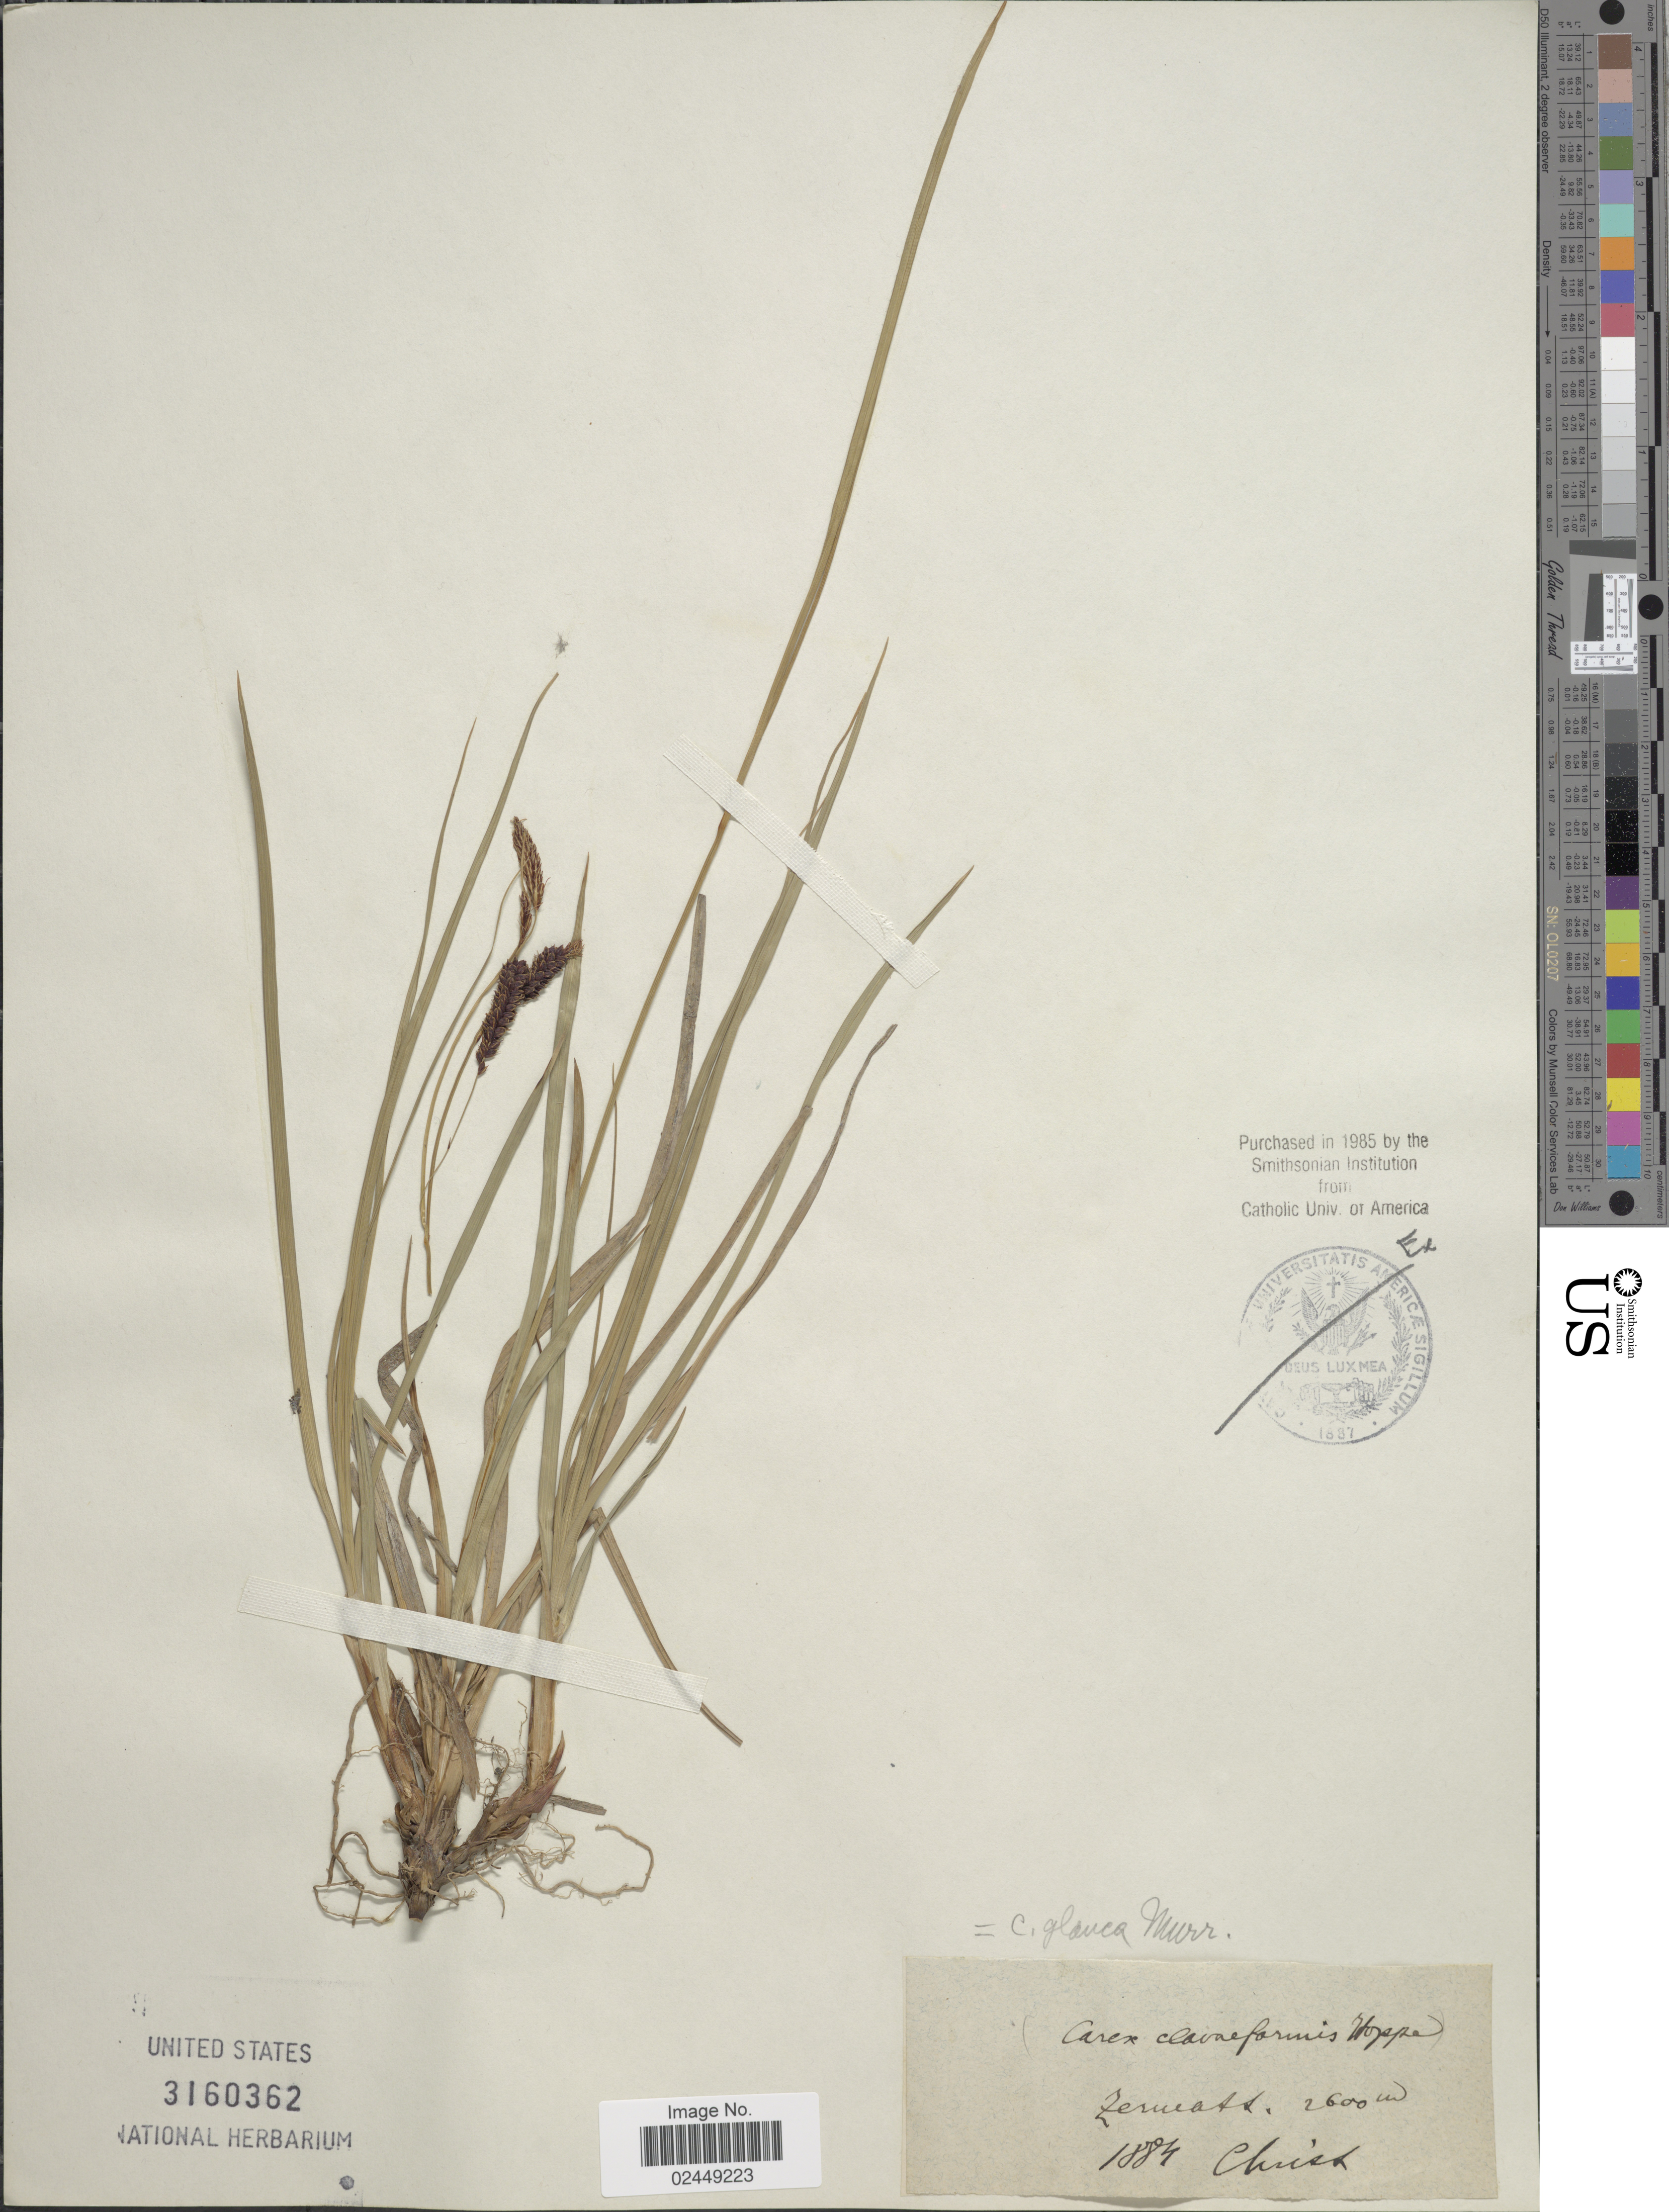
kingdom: Plantae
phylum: Tracheophyta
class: Liliopsida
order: Poales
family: Cyperaceae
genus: Carex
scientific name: Carex flacca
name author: Schreb.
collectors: Christ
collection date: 1884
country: Switzerland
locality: Zermatt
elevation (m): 2600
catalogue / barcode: US 3160362